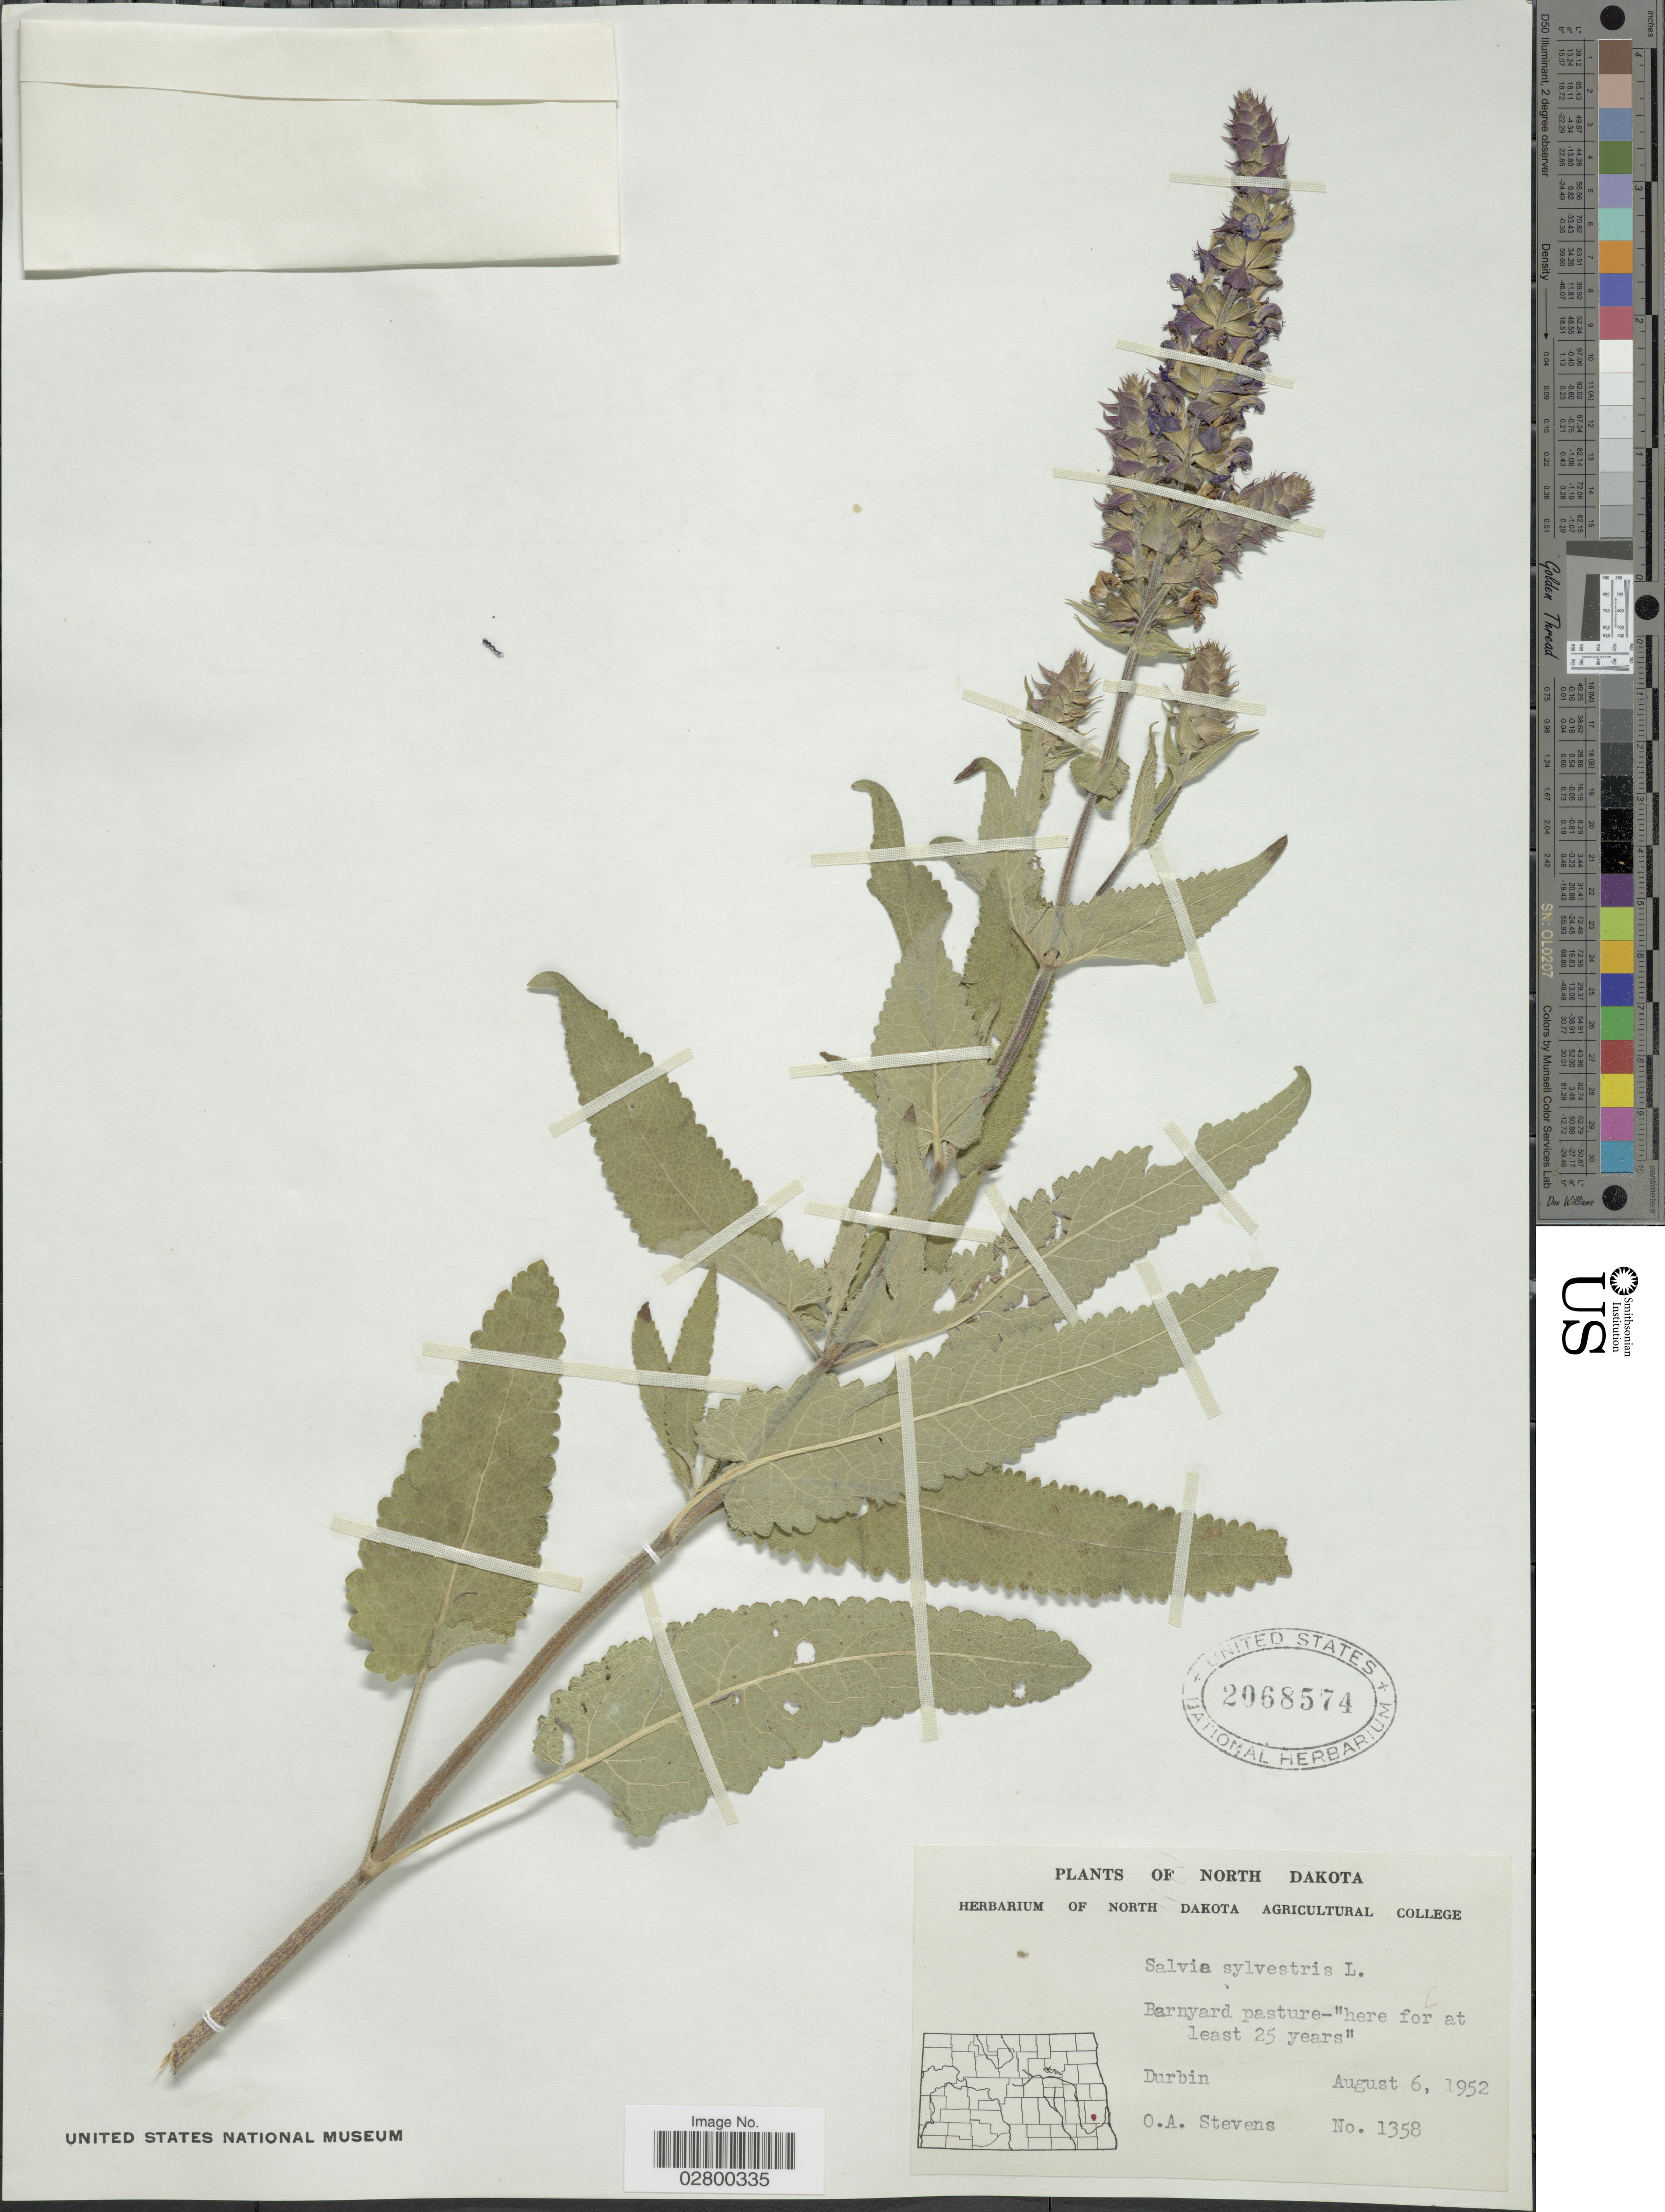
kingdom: Plantae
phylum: Tracheophyta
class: Magnoliopsida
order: Lamiales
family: Lamiaceae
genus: Salvia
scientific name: Salvia sylvestris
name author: L.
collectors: O. A. Stevens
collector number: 1358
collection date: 1952-08-06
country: United States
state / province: North Dakota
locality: Durbin.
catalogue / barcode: US 2068574